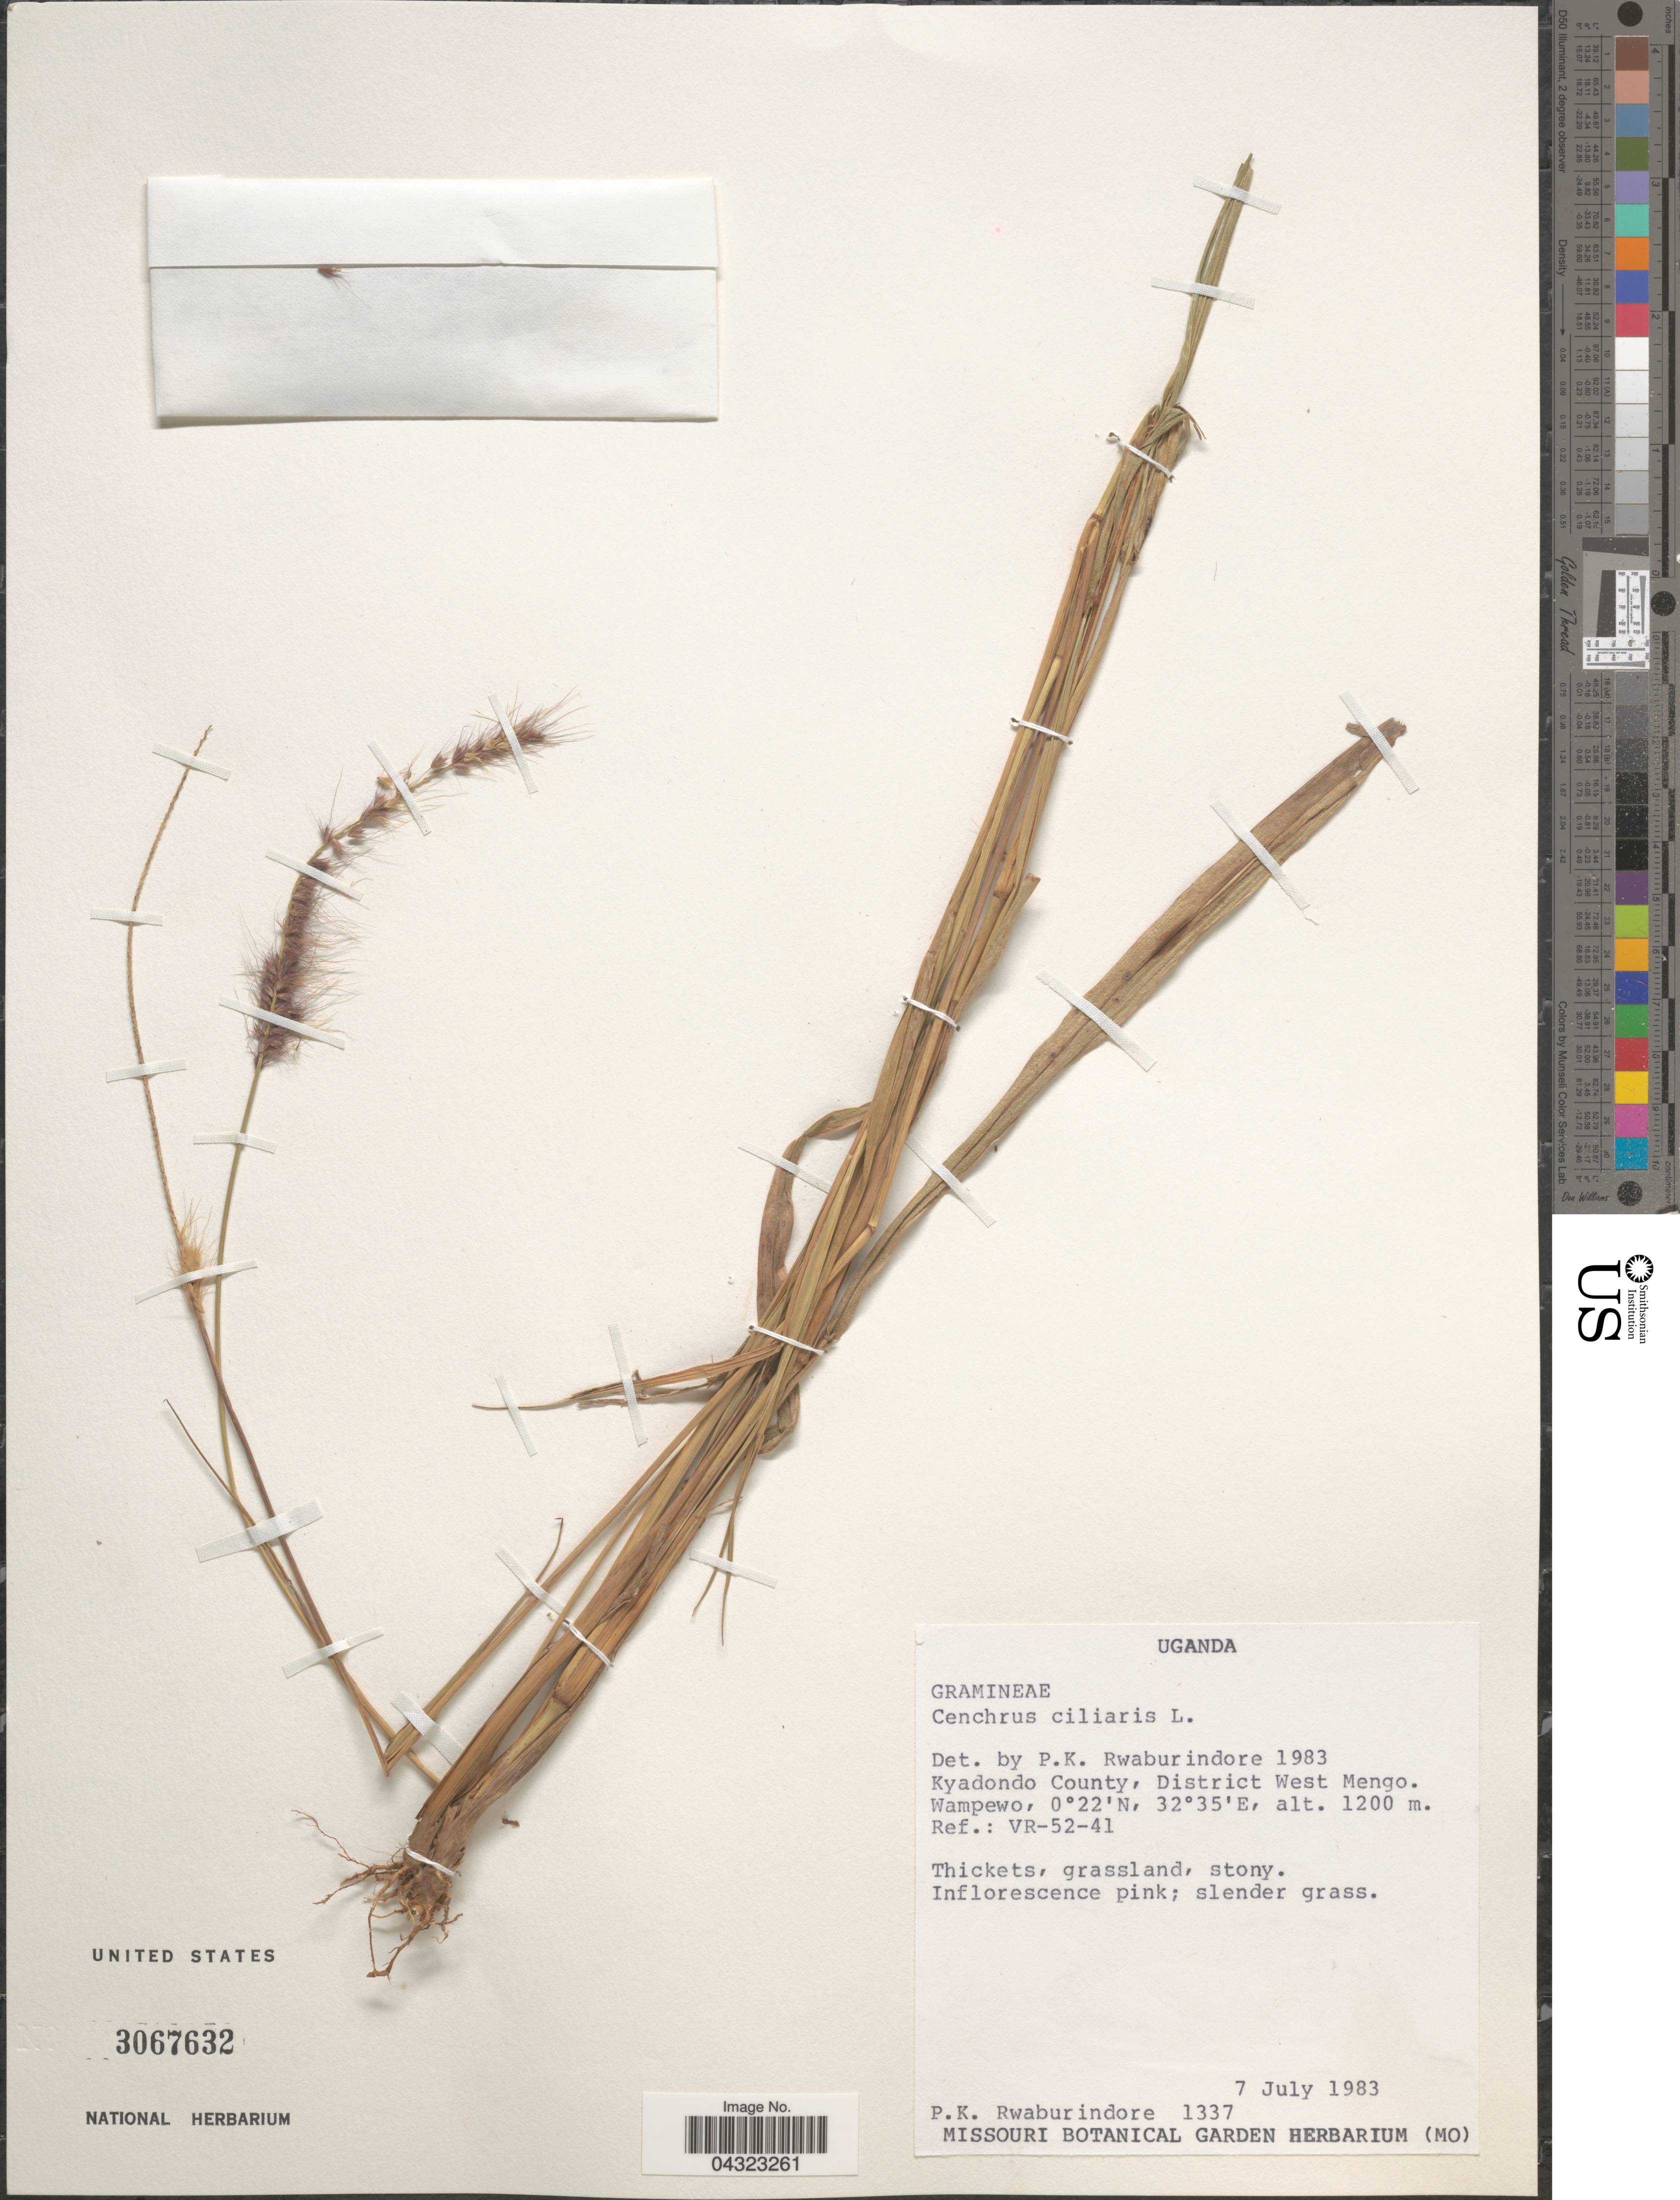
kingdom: Plantae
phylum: Tracheophyta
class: Liliopsida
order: Poales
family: Poaceae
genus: Cenchrus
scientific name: Cenchrus ciliaris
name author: L.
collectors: P. Rwaburindore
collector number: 1337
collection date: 1983-07-07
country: Uganda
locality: Kyadondo County, District West Mengo. Wampewo. Ref.: VR-52-41.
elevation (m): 1200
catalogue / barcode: US 3067632